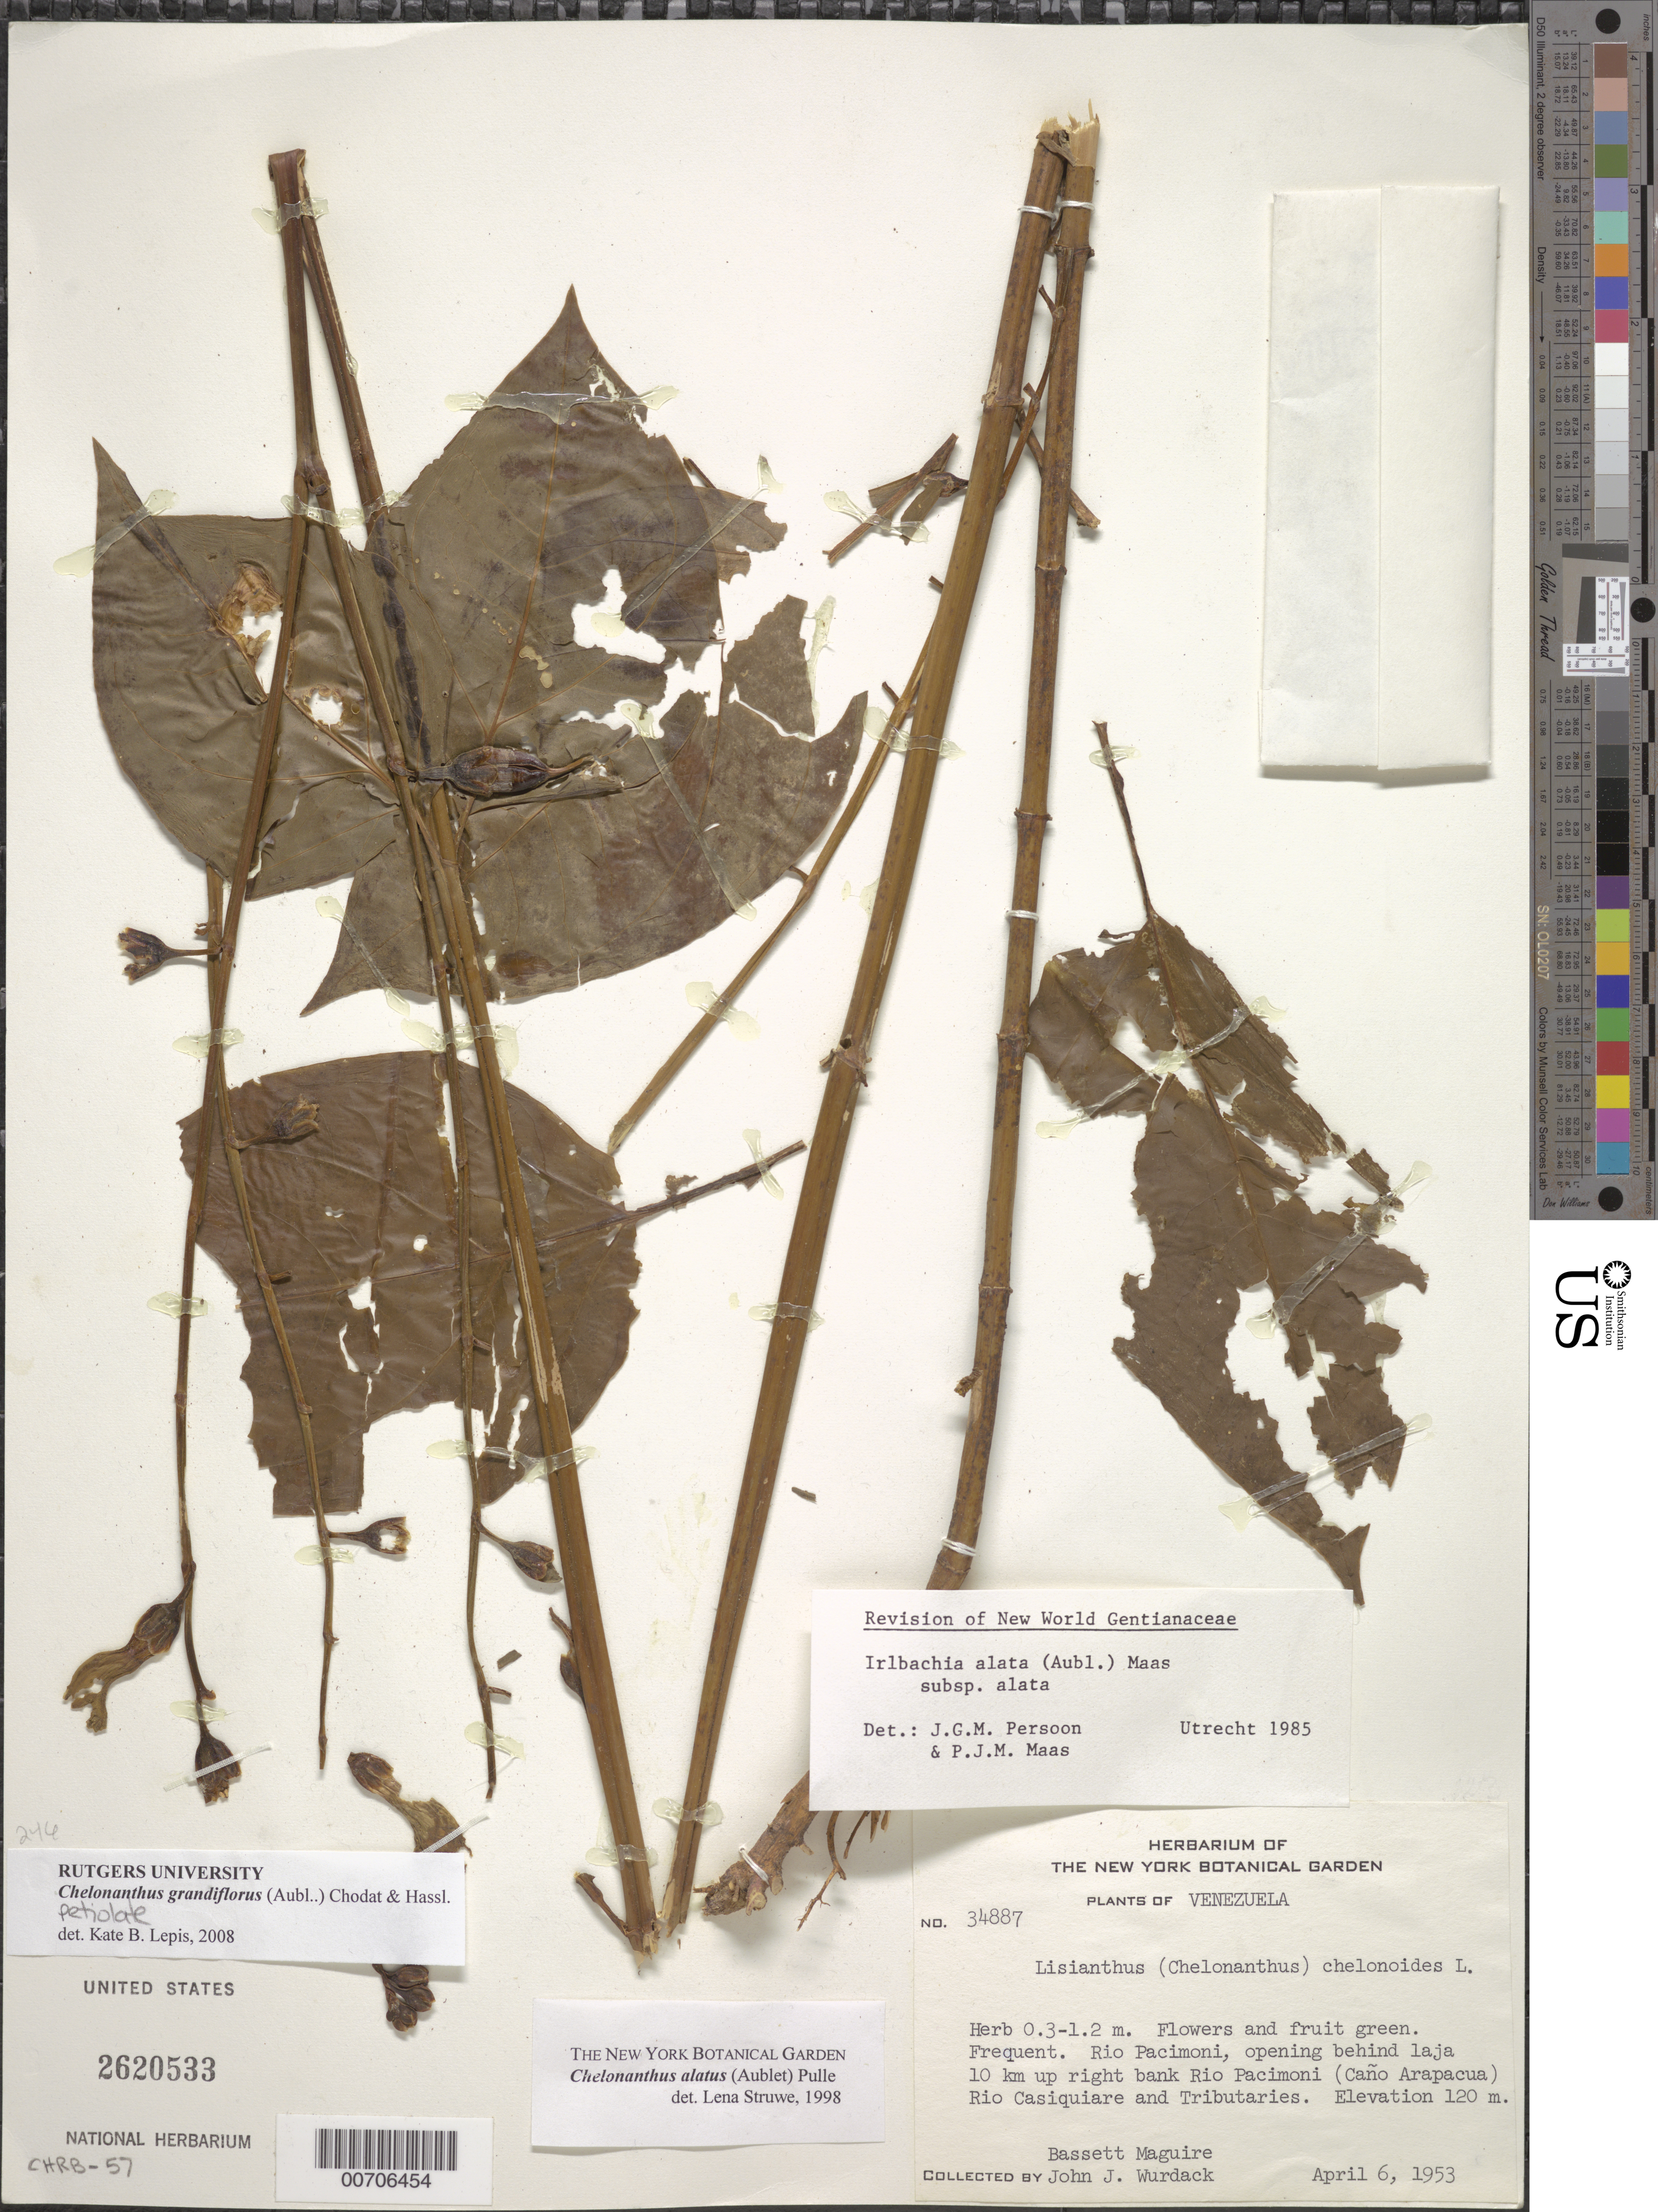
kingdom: Plantae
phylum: Tracheophyta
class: Magnoliopsida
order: Gentianales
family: Gentianaceae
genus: Chelonanthus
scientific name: Chelonanthus grandiflorus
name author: (Aubl.) Chodat & Hassl.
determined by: Lepis, Kate B.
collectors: B. Maguire & J. J. Wurdack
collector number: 34887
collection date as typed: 6-Apr-53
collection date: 1953-04-06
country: Venezuela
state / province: Amazonas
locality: Río Pacimoni, 10 km along right bank, Caño Arapacua, Río Casiquiare and tributaries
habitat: Opening behind laja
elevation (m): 120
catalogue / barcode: US 2620533